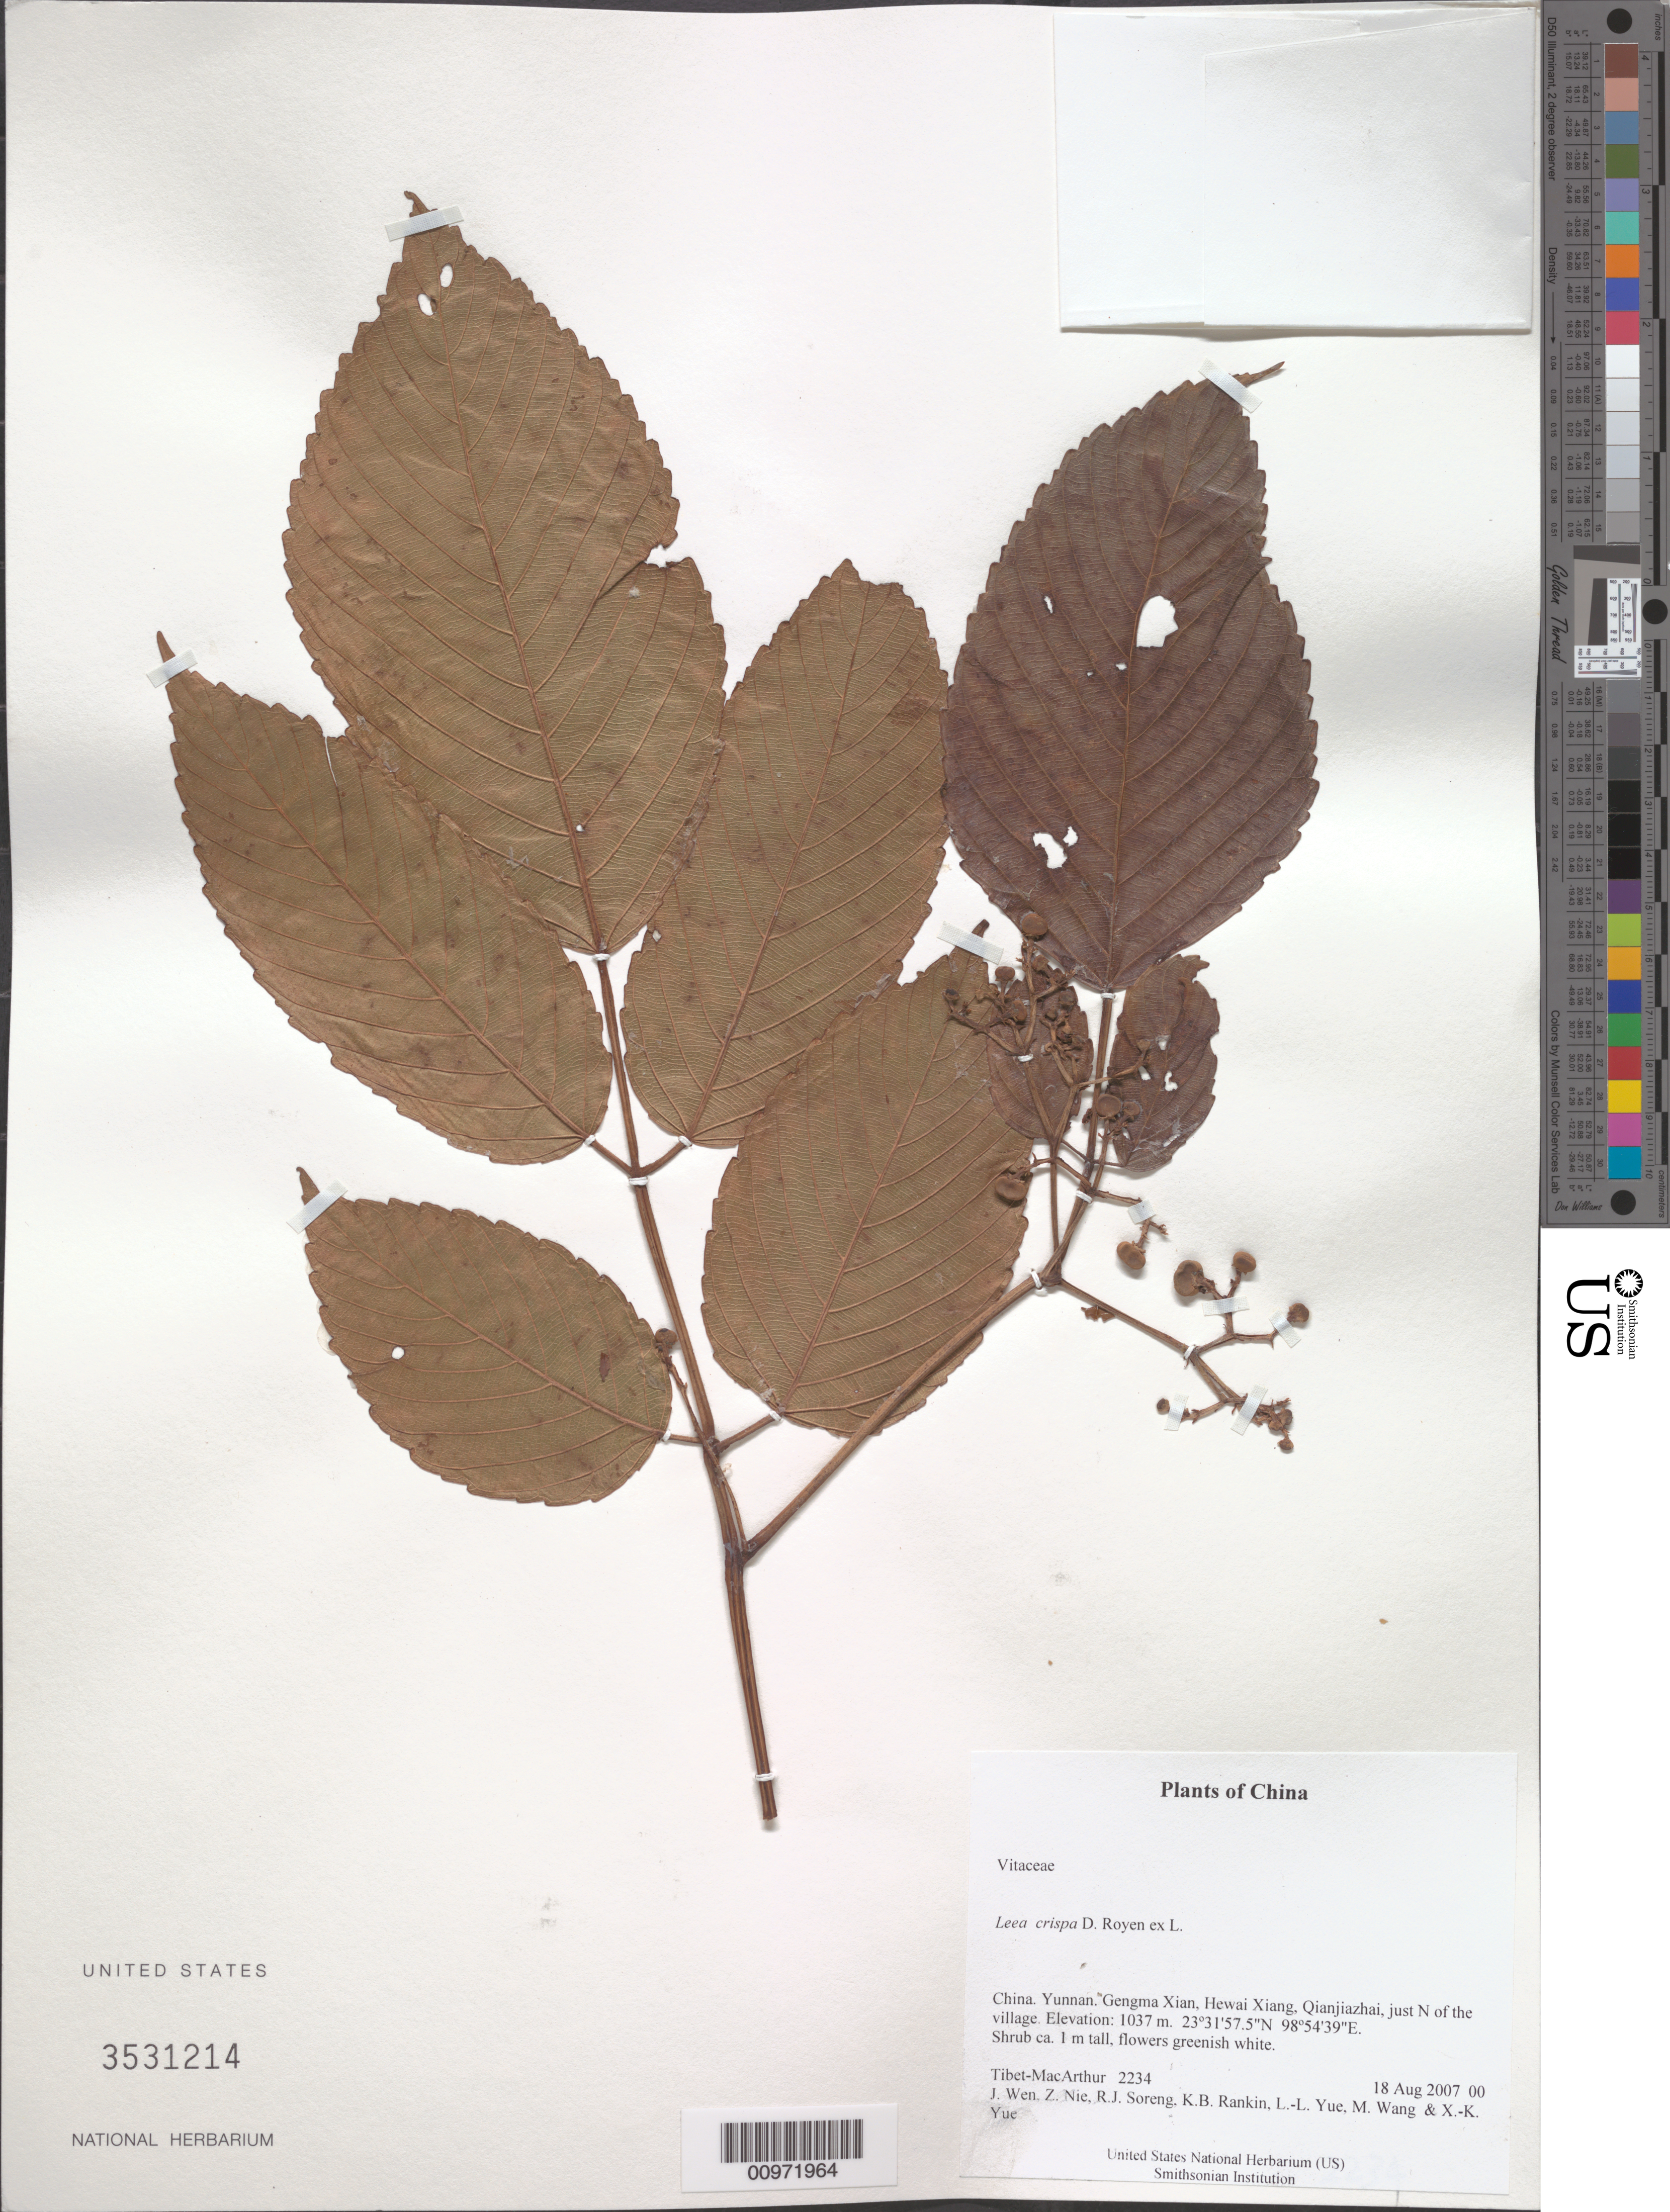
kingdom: Plantae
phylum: Tracheophyta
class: Magnoliopsida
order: Vitales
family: Vitaceae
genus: Leea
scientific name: Leea crispa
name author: L.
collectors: Tibet-MacArthur, J. Wen, Z. Nie, R. J. Soreng, K. Rankin, L. Yue, M. Wang & X. Yue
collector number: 2234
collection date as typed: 18 Aug 2007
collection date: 2007-08-18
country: China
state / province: Yunnan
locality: Gengma Xian, Hewai Xiang, Qianjiazhai, just N of the village.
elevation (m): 1037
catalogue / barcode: US 3531214